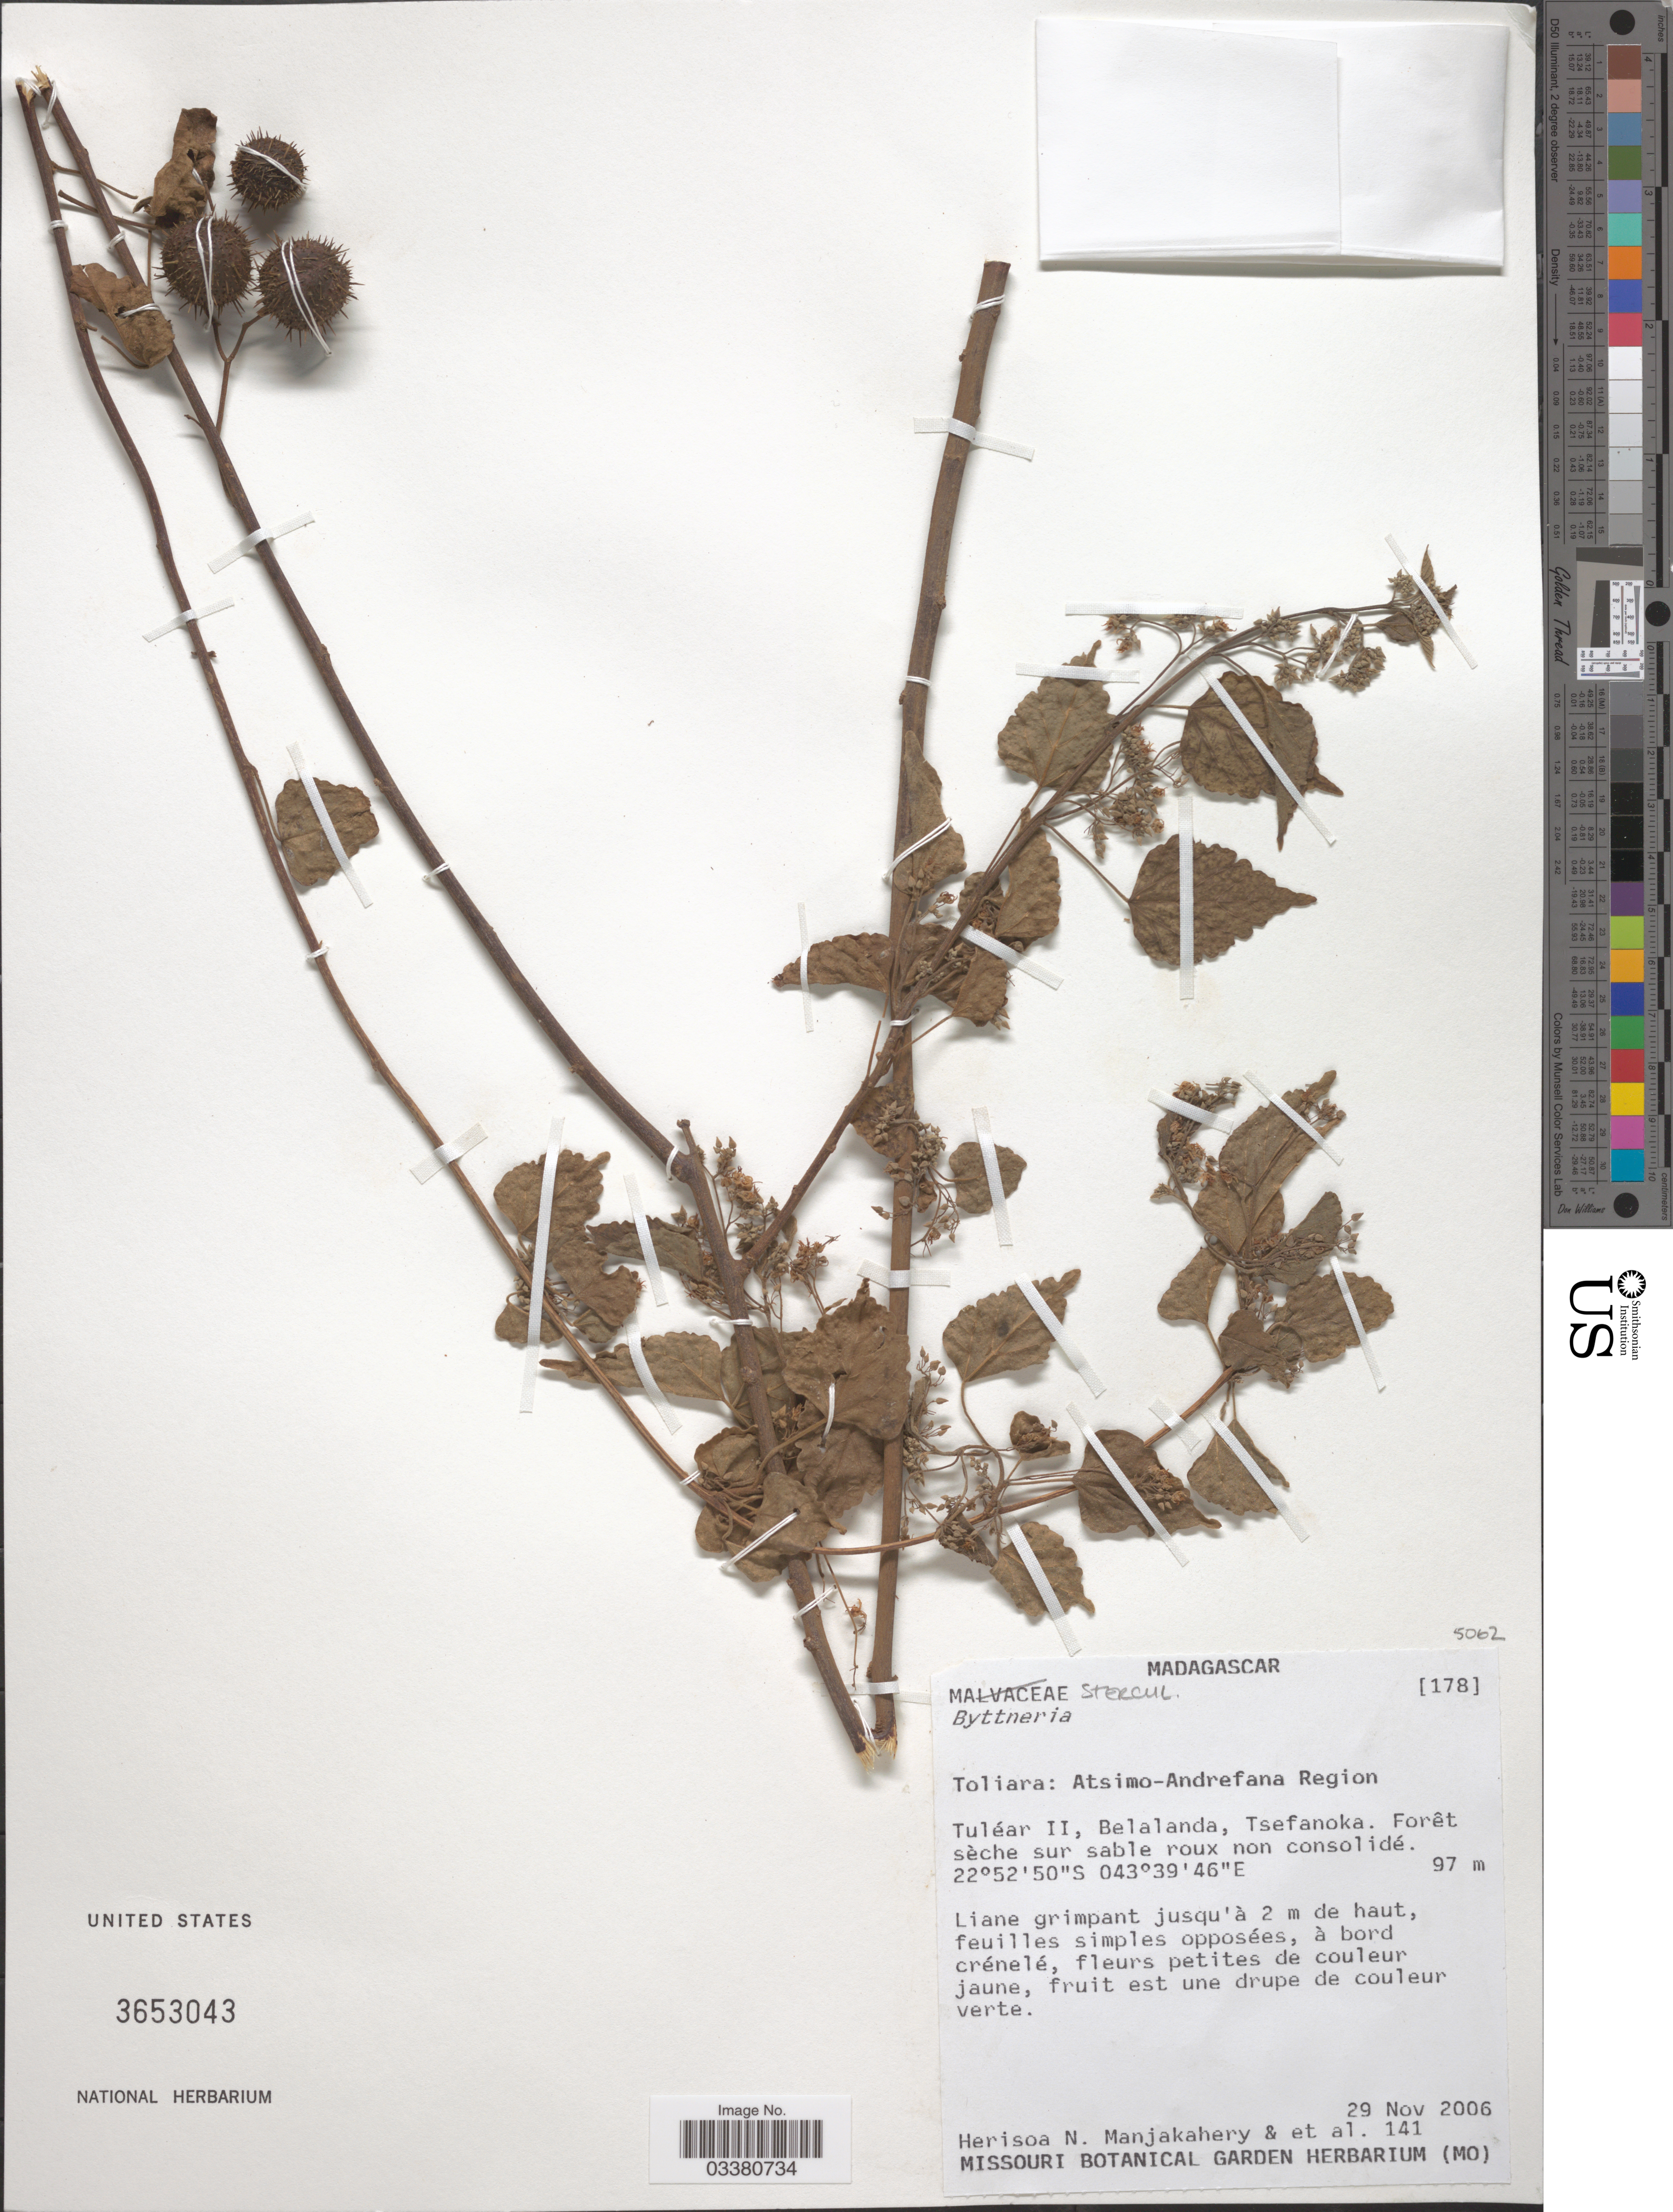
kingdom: Plantae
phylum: Tracheophyta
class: Magnoliopsida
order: Malvales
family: Malvaceae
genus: Byttneria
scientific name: Byttneria sp.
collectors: H. N. Manjakahery & et al.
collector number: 141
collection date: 2006-11-29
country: Madagascar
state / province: Atsimo-Andrefana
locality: Atsimo-Andrefana Region. Tuléar II, Belalanda, Tsefanoka.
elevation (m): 97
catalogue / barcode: US 3653043